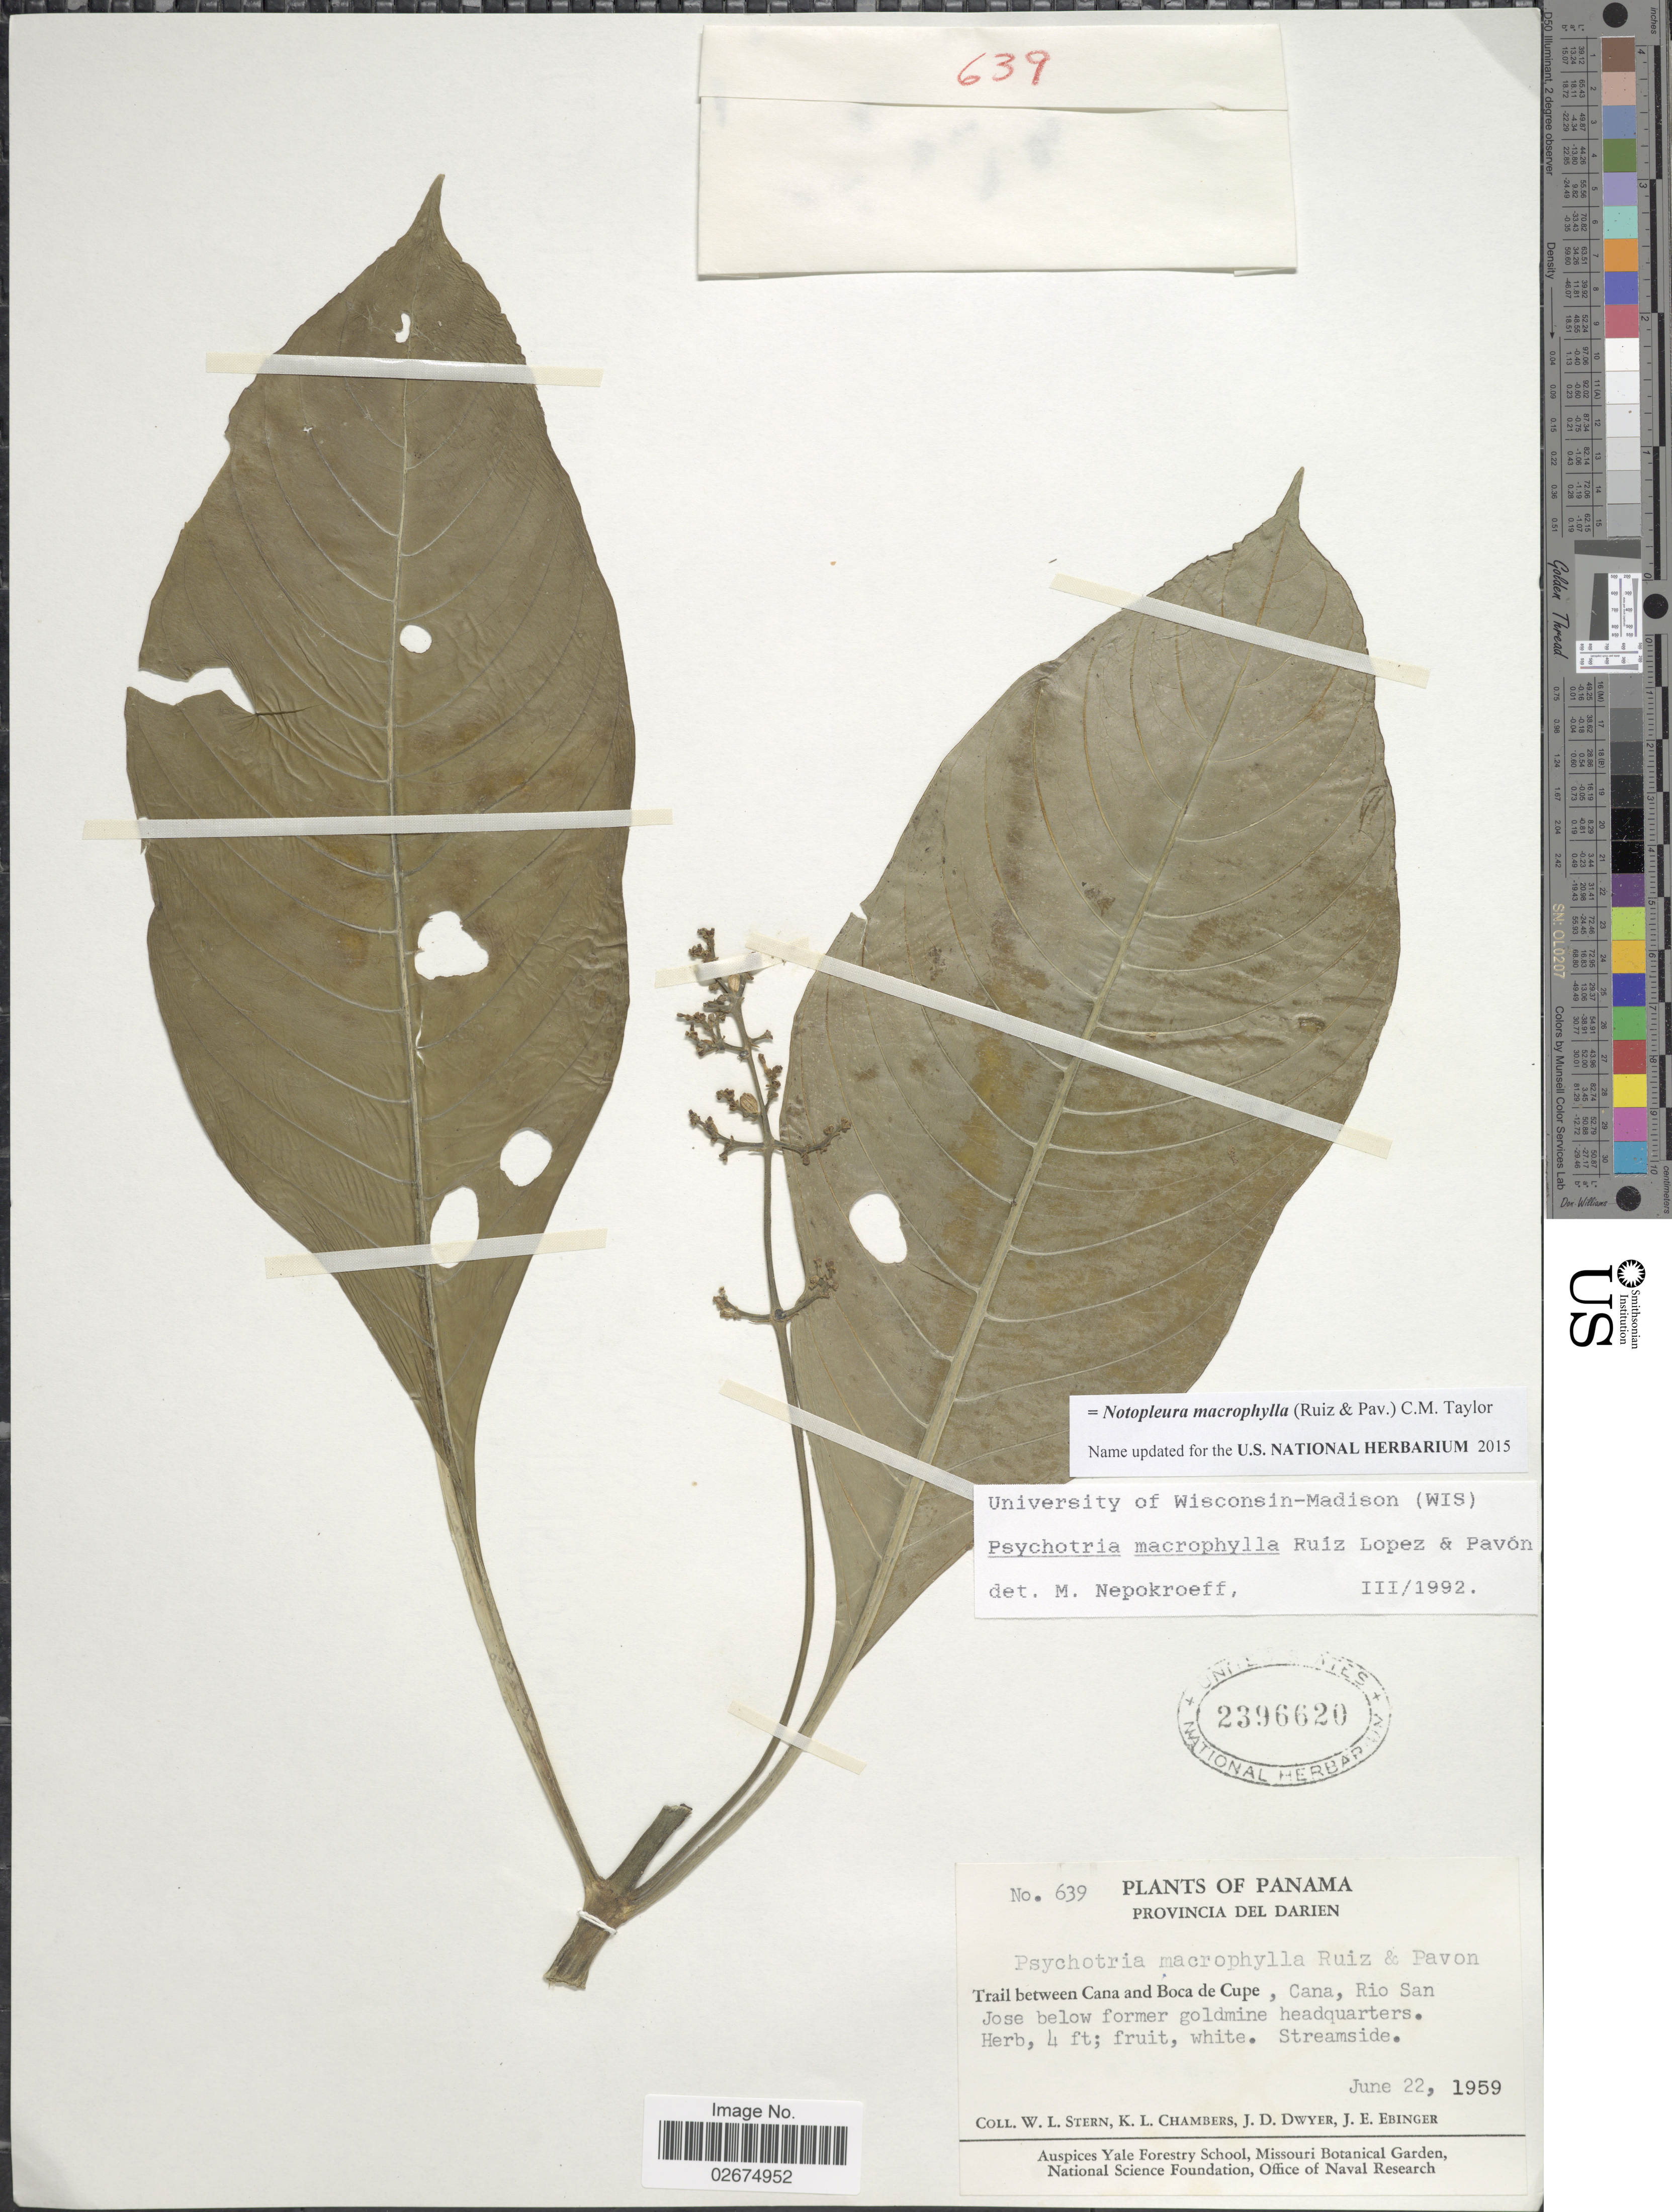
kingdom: Plantae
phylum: Tracheophyta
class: Magnoliopsida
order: Gentianales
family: Rubiaceae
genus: Notopleura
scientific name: Notopleura macrophylla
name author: (Ruiz & Pav.) C.M. Taylor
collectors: W. L. Stern, K. Chambers, J. D. Dwyer & J. Ebinger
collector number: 639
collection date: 1959-06-22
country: Panama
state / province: Darién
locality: Trail between Cana and Boca de Cupe, Cana, Rio San Jose below former goldmine headquarters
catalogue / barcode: US 2396620